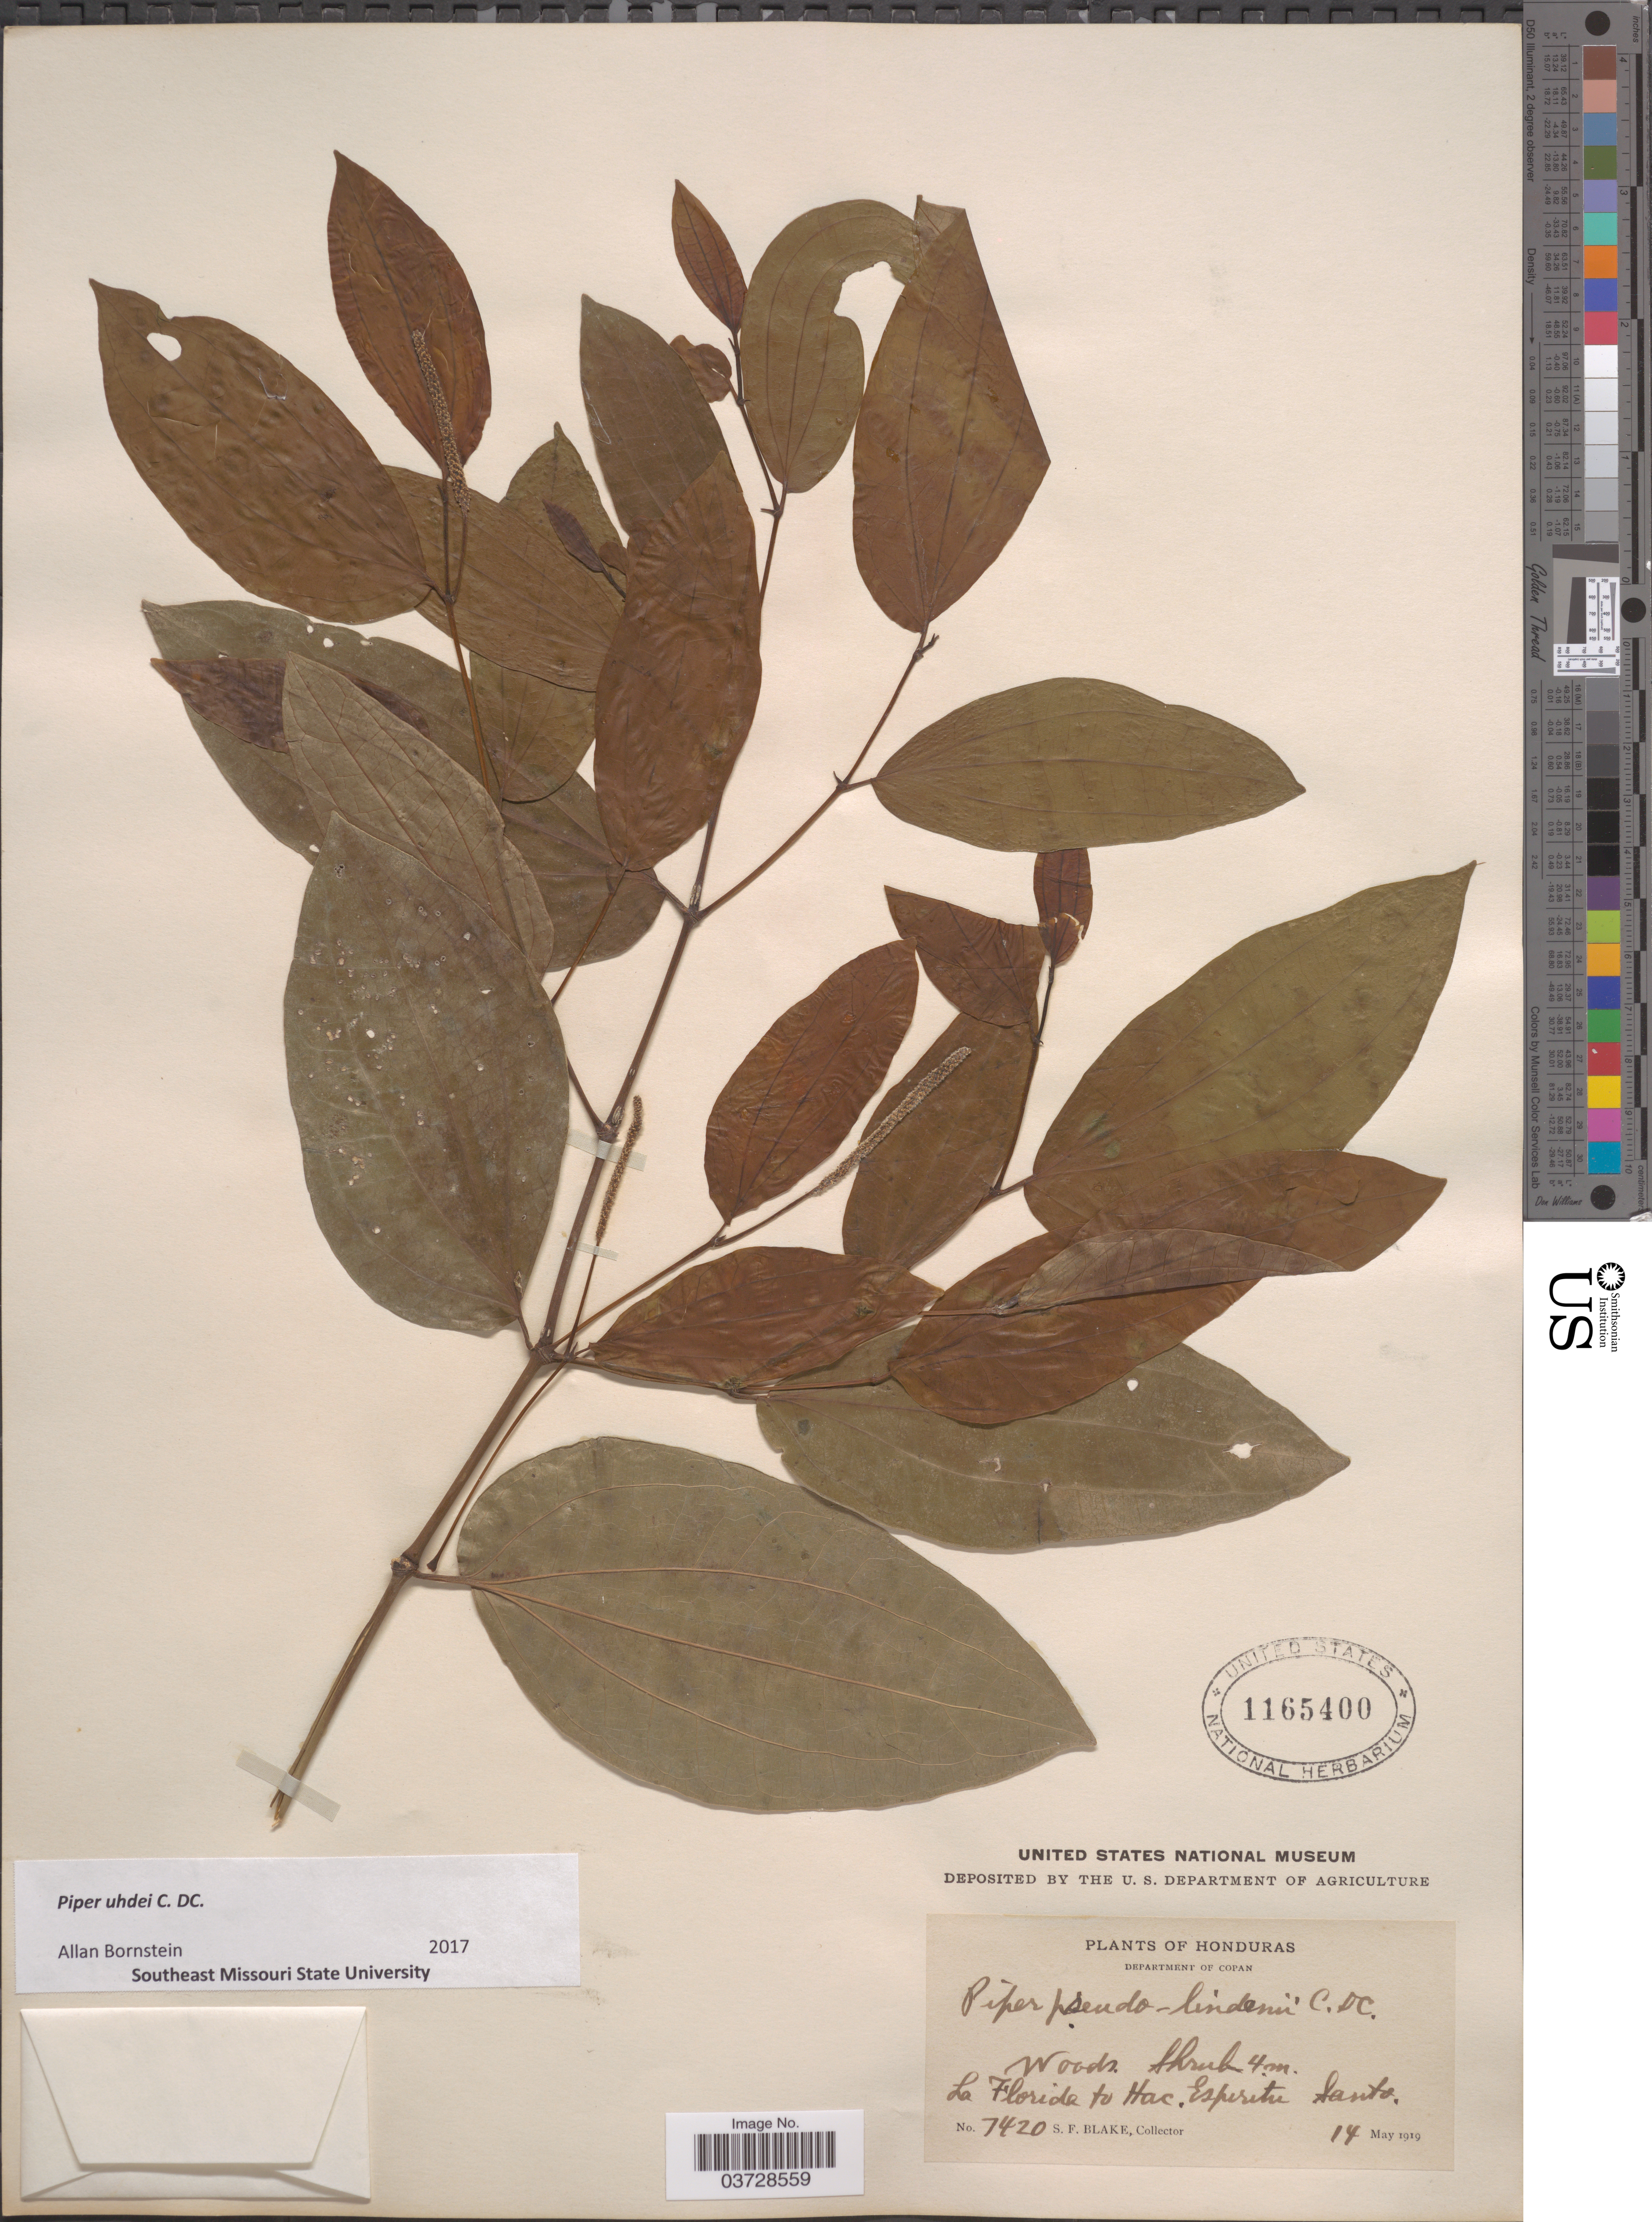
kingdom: Plantae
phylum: Tracheophyta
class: Magnoliopsida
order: Piperales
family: Piperaceae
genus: Piper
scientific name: Piper uhdei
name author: C. DC.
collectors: S. Blake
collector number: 7420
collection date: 1919-05-14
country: Honduras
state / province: Copan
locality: Department of Copan. La Florida to Hac. Espiritu Santo.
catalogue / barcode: US 1165400